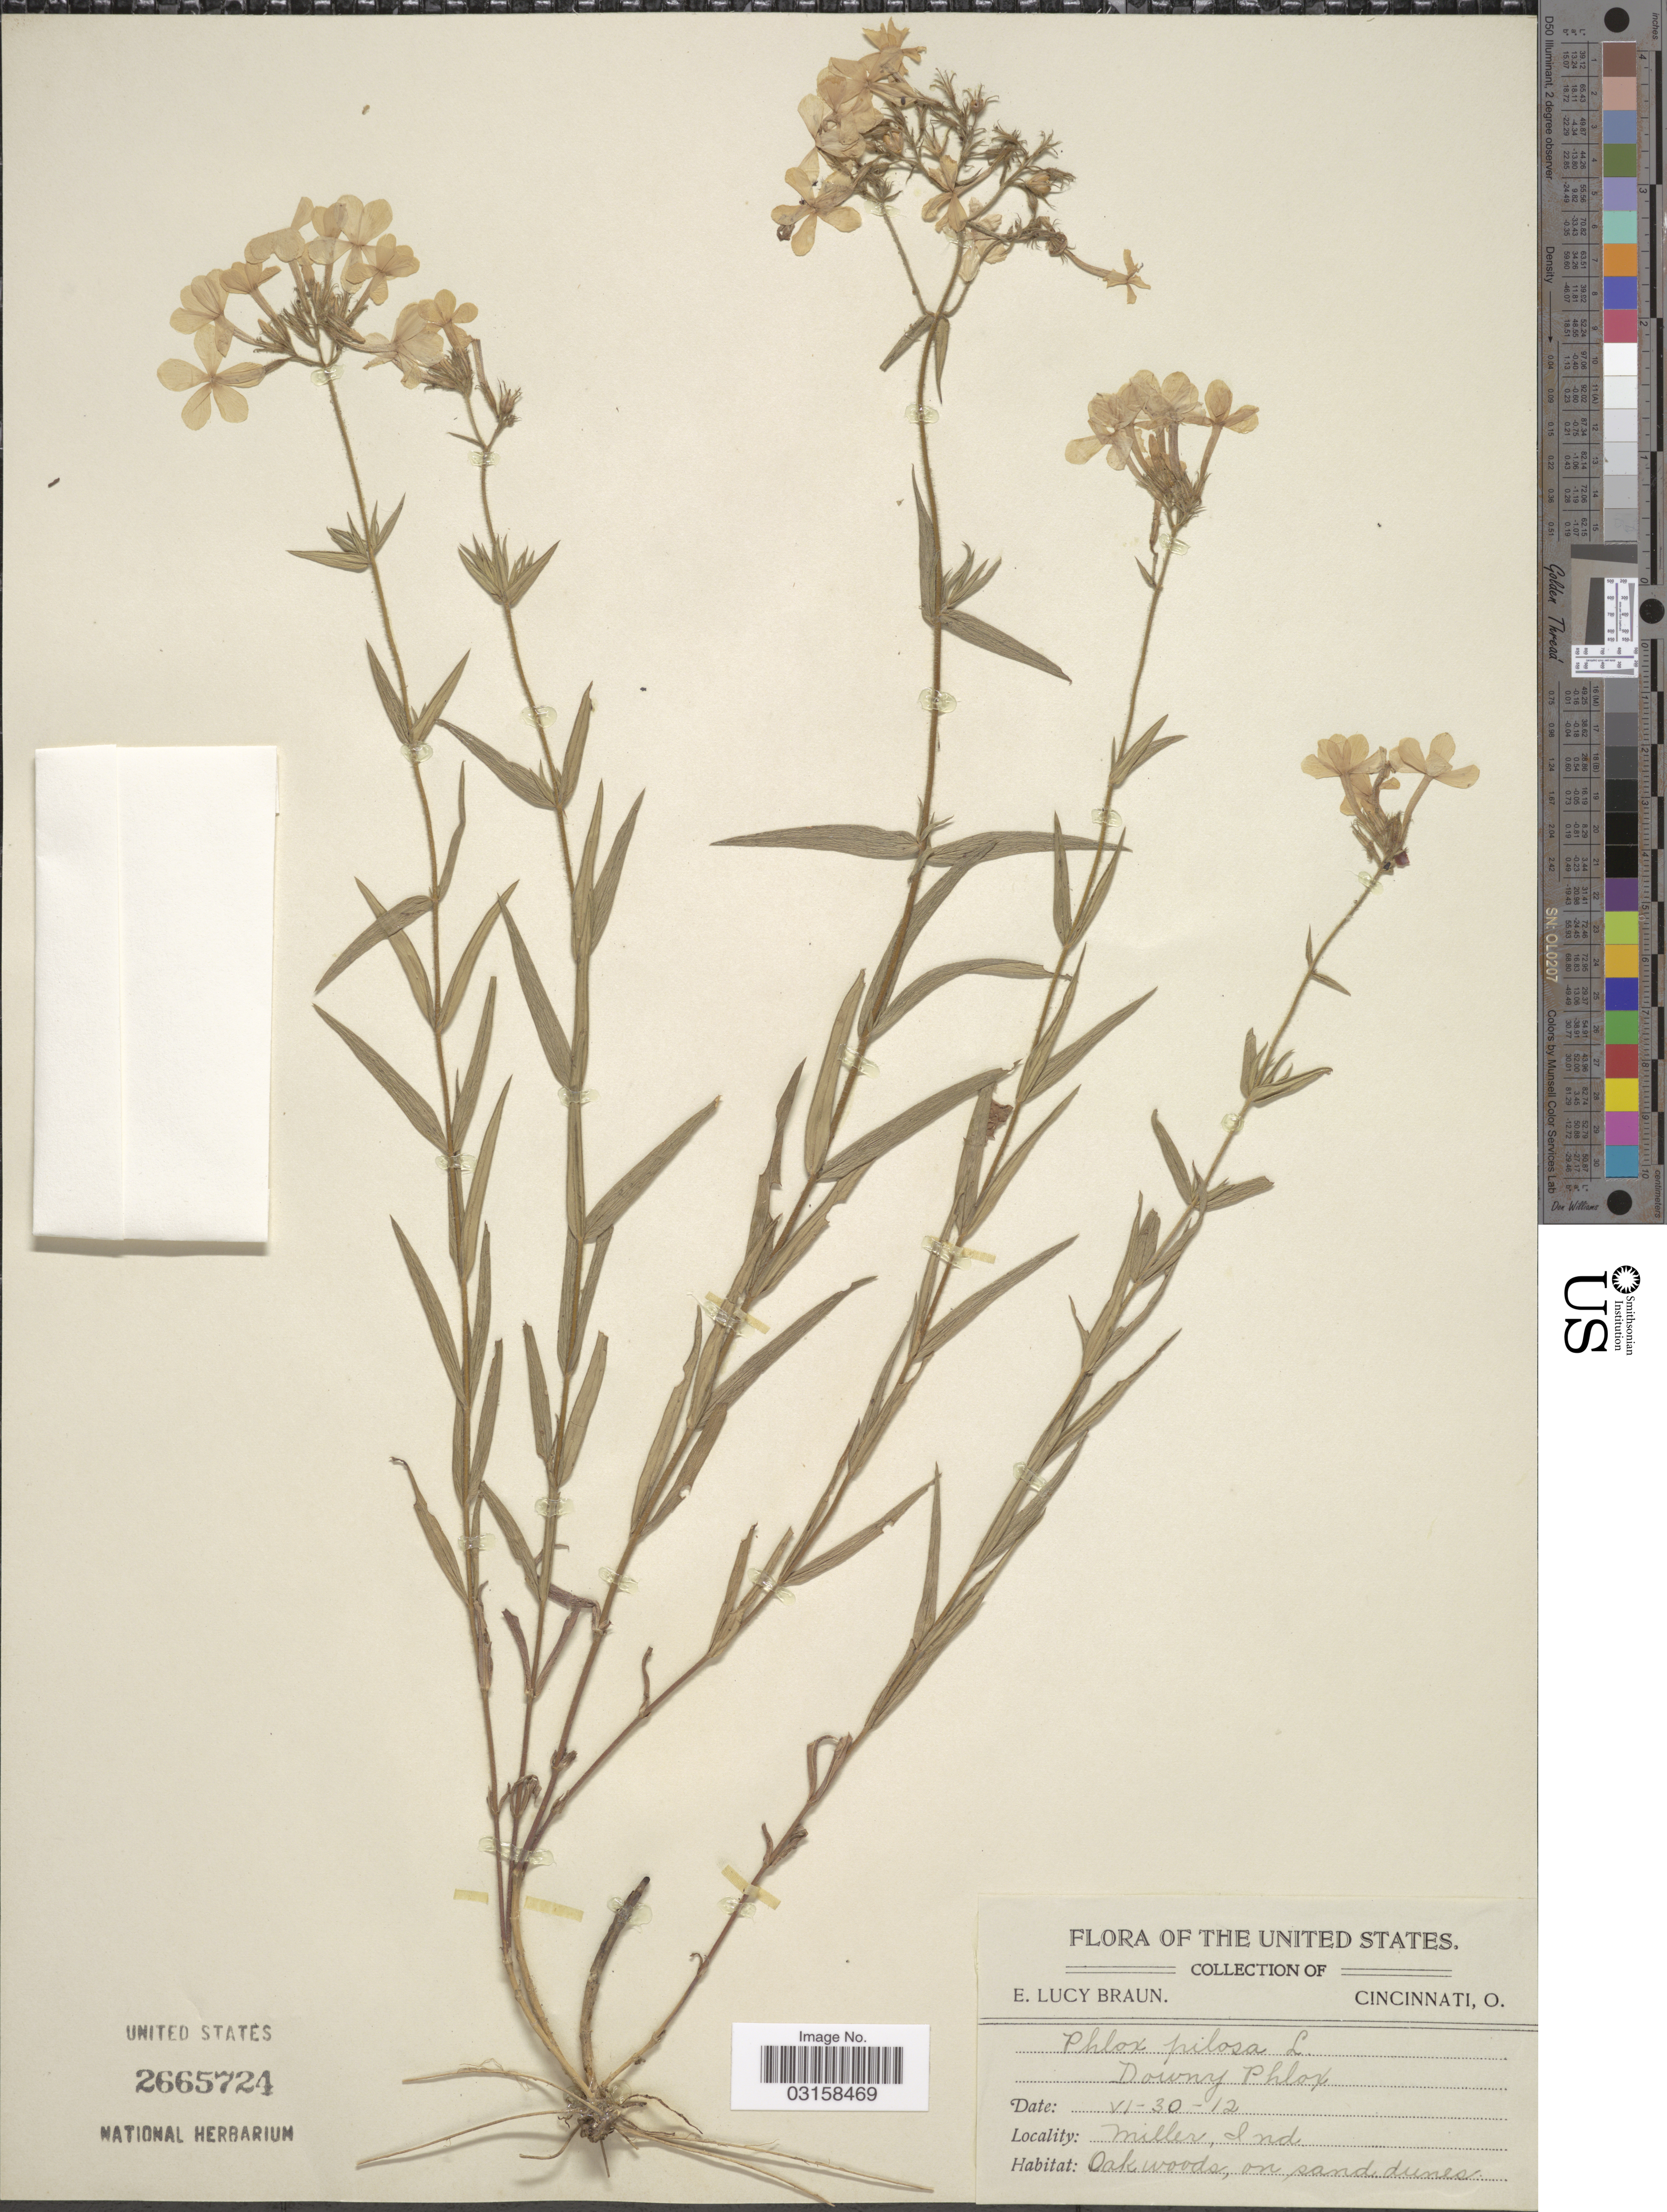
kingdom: Plantae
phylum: Tracheophyta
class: Magnoliopsida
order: Ericales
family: Polemoniaceae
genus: Phlox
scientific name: Phlox pilosa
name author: L.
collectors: E. L. Braun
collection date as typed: Transcribed d/m/y: 30/6/12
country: United States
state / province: Indiana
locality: Miller, Ind.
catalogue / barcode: US 2665724